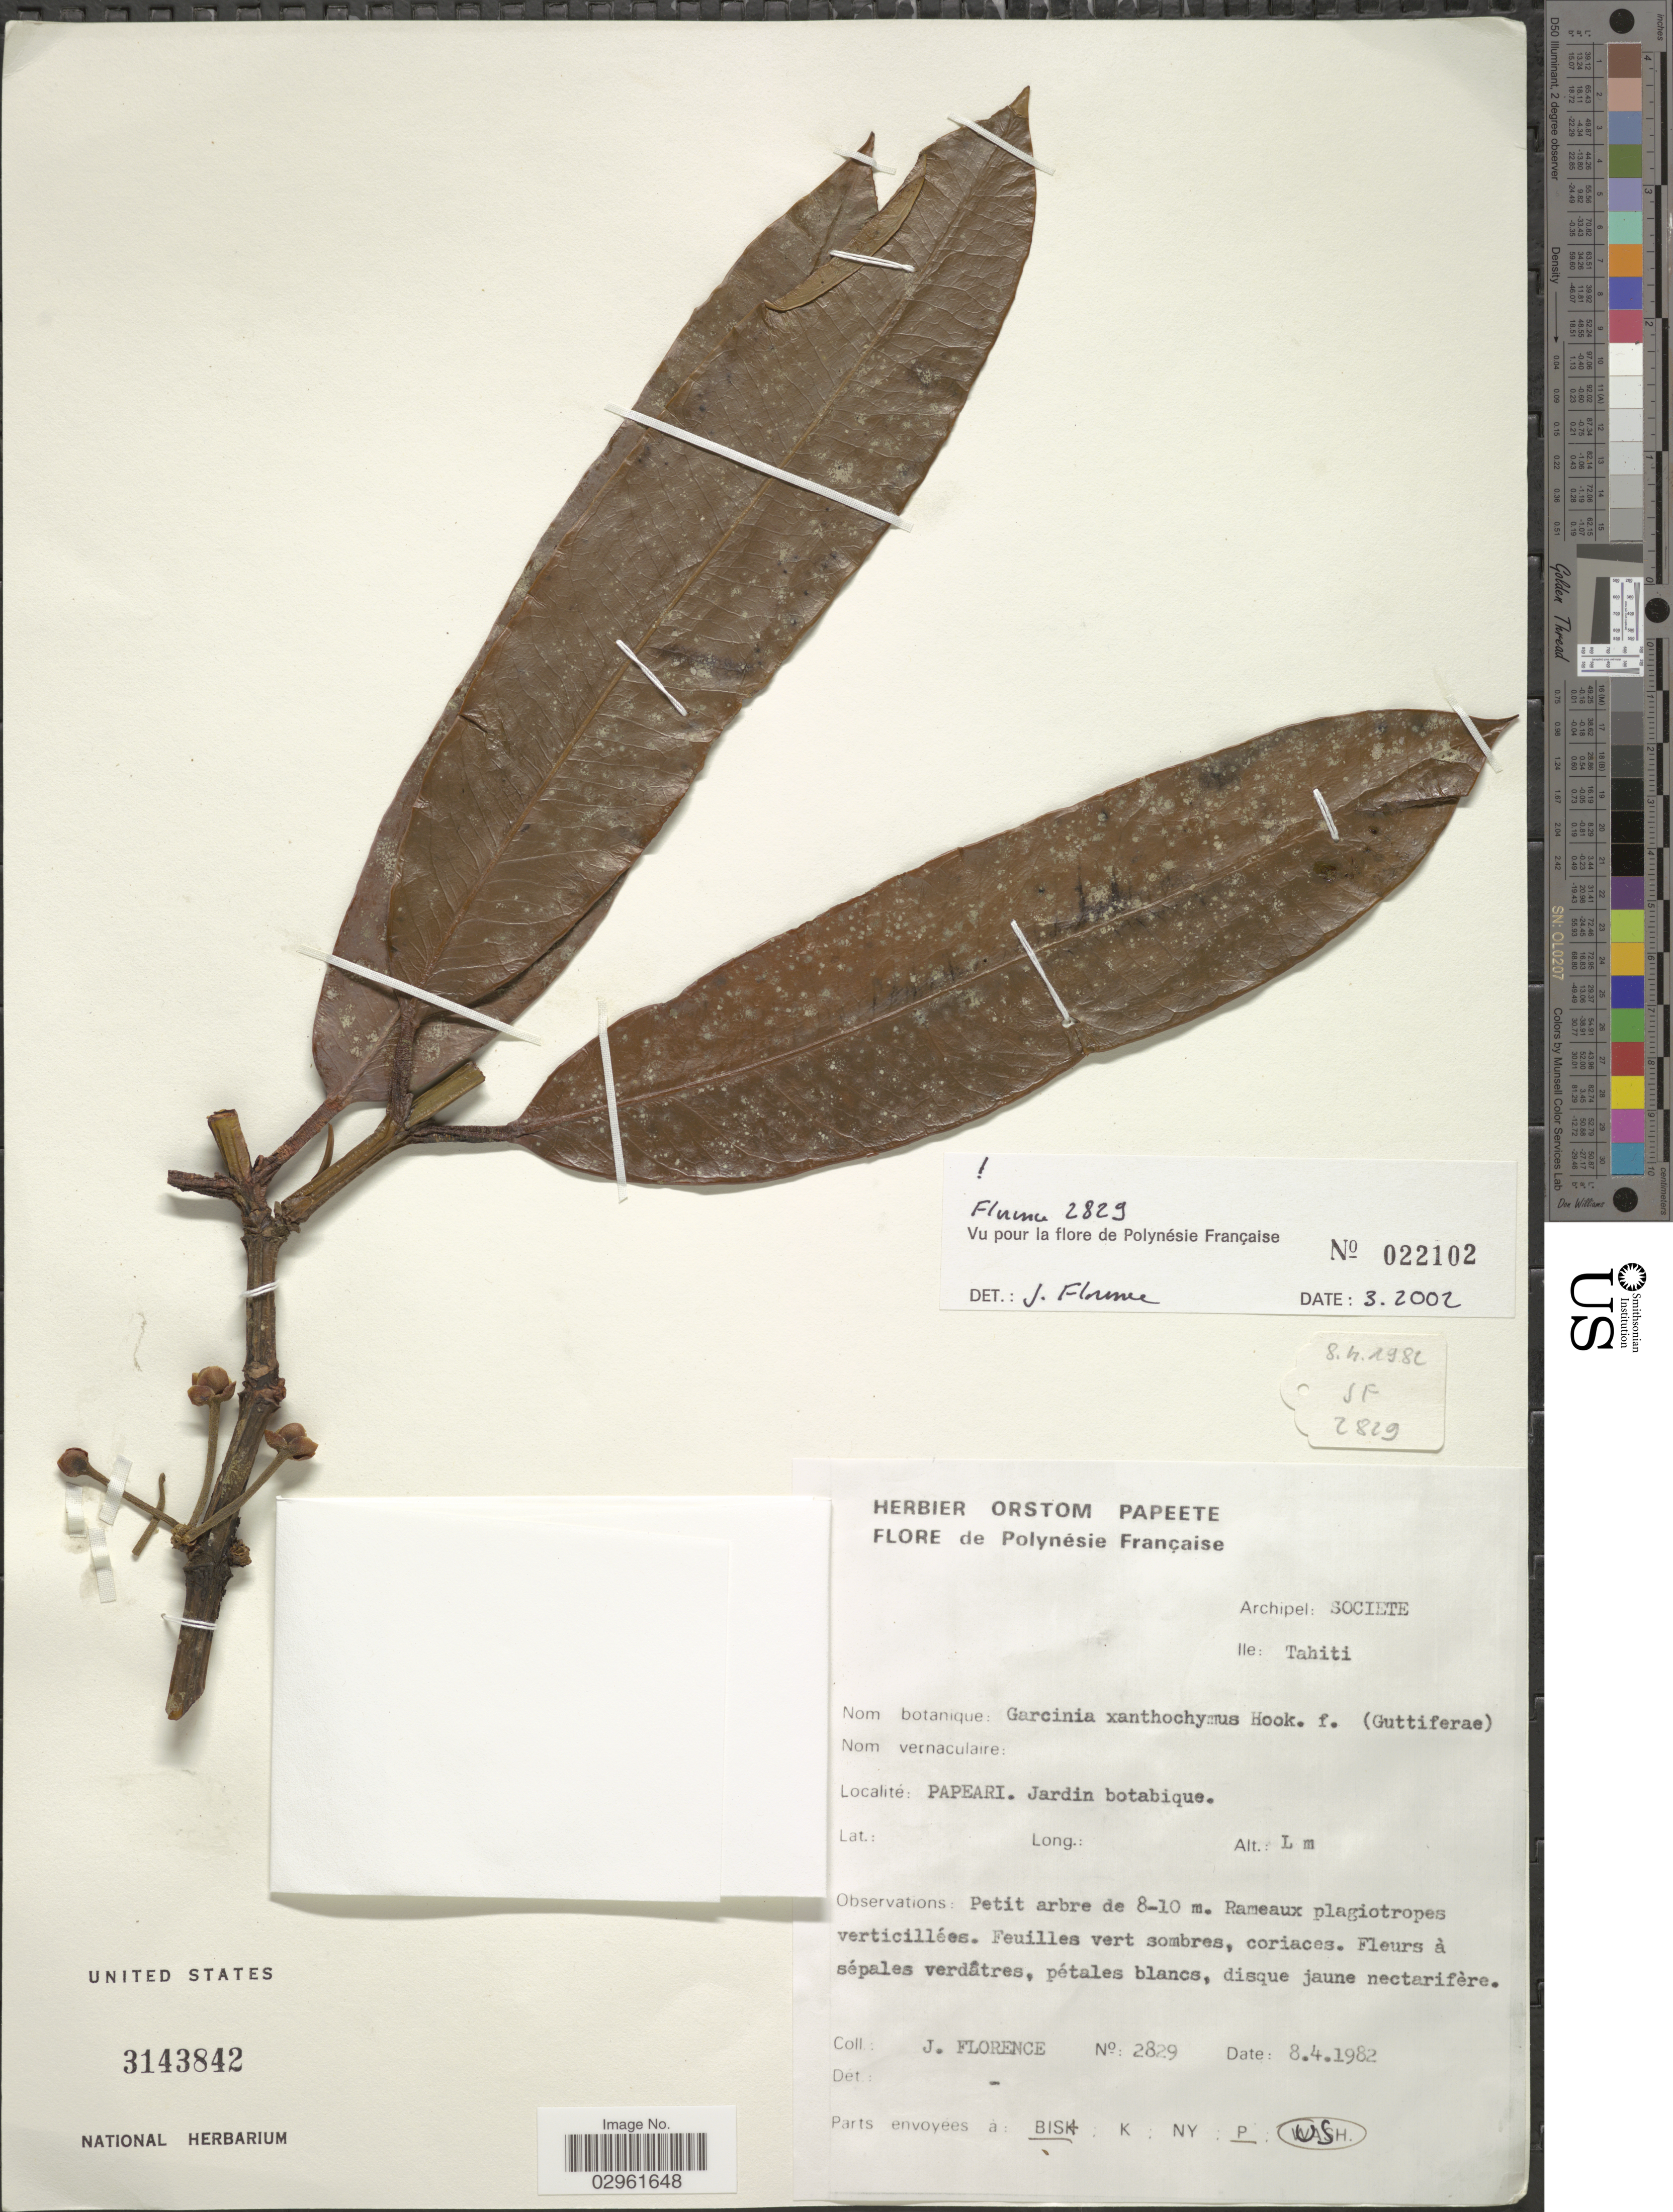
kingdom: Plantae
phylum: Tracheophyta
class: Magnoliopsida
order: Malpighiales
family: Clusiaceae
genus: Garcinia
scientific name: Garcinia xanthochymus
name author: Hook. f. ex T. Anderson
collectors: J. Florence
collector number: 2829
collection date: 1982-04-08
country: French Polynesia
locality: Polynésie Française. Archipel: Societe. Ile: Tahiti. PAPEARI. Jardin botanique.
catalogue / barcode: US 3143842